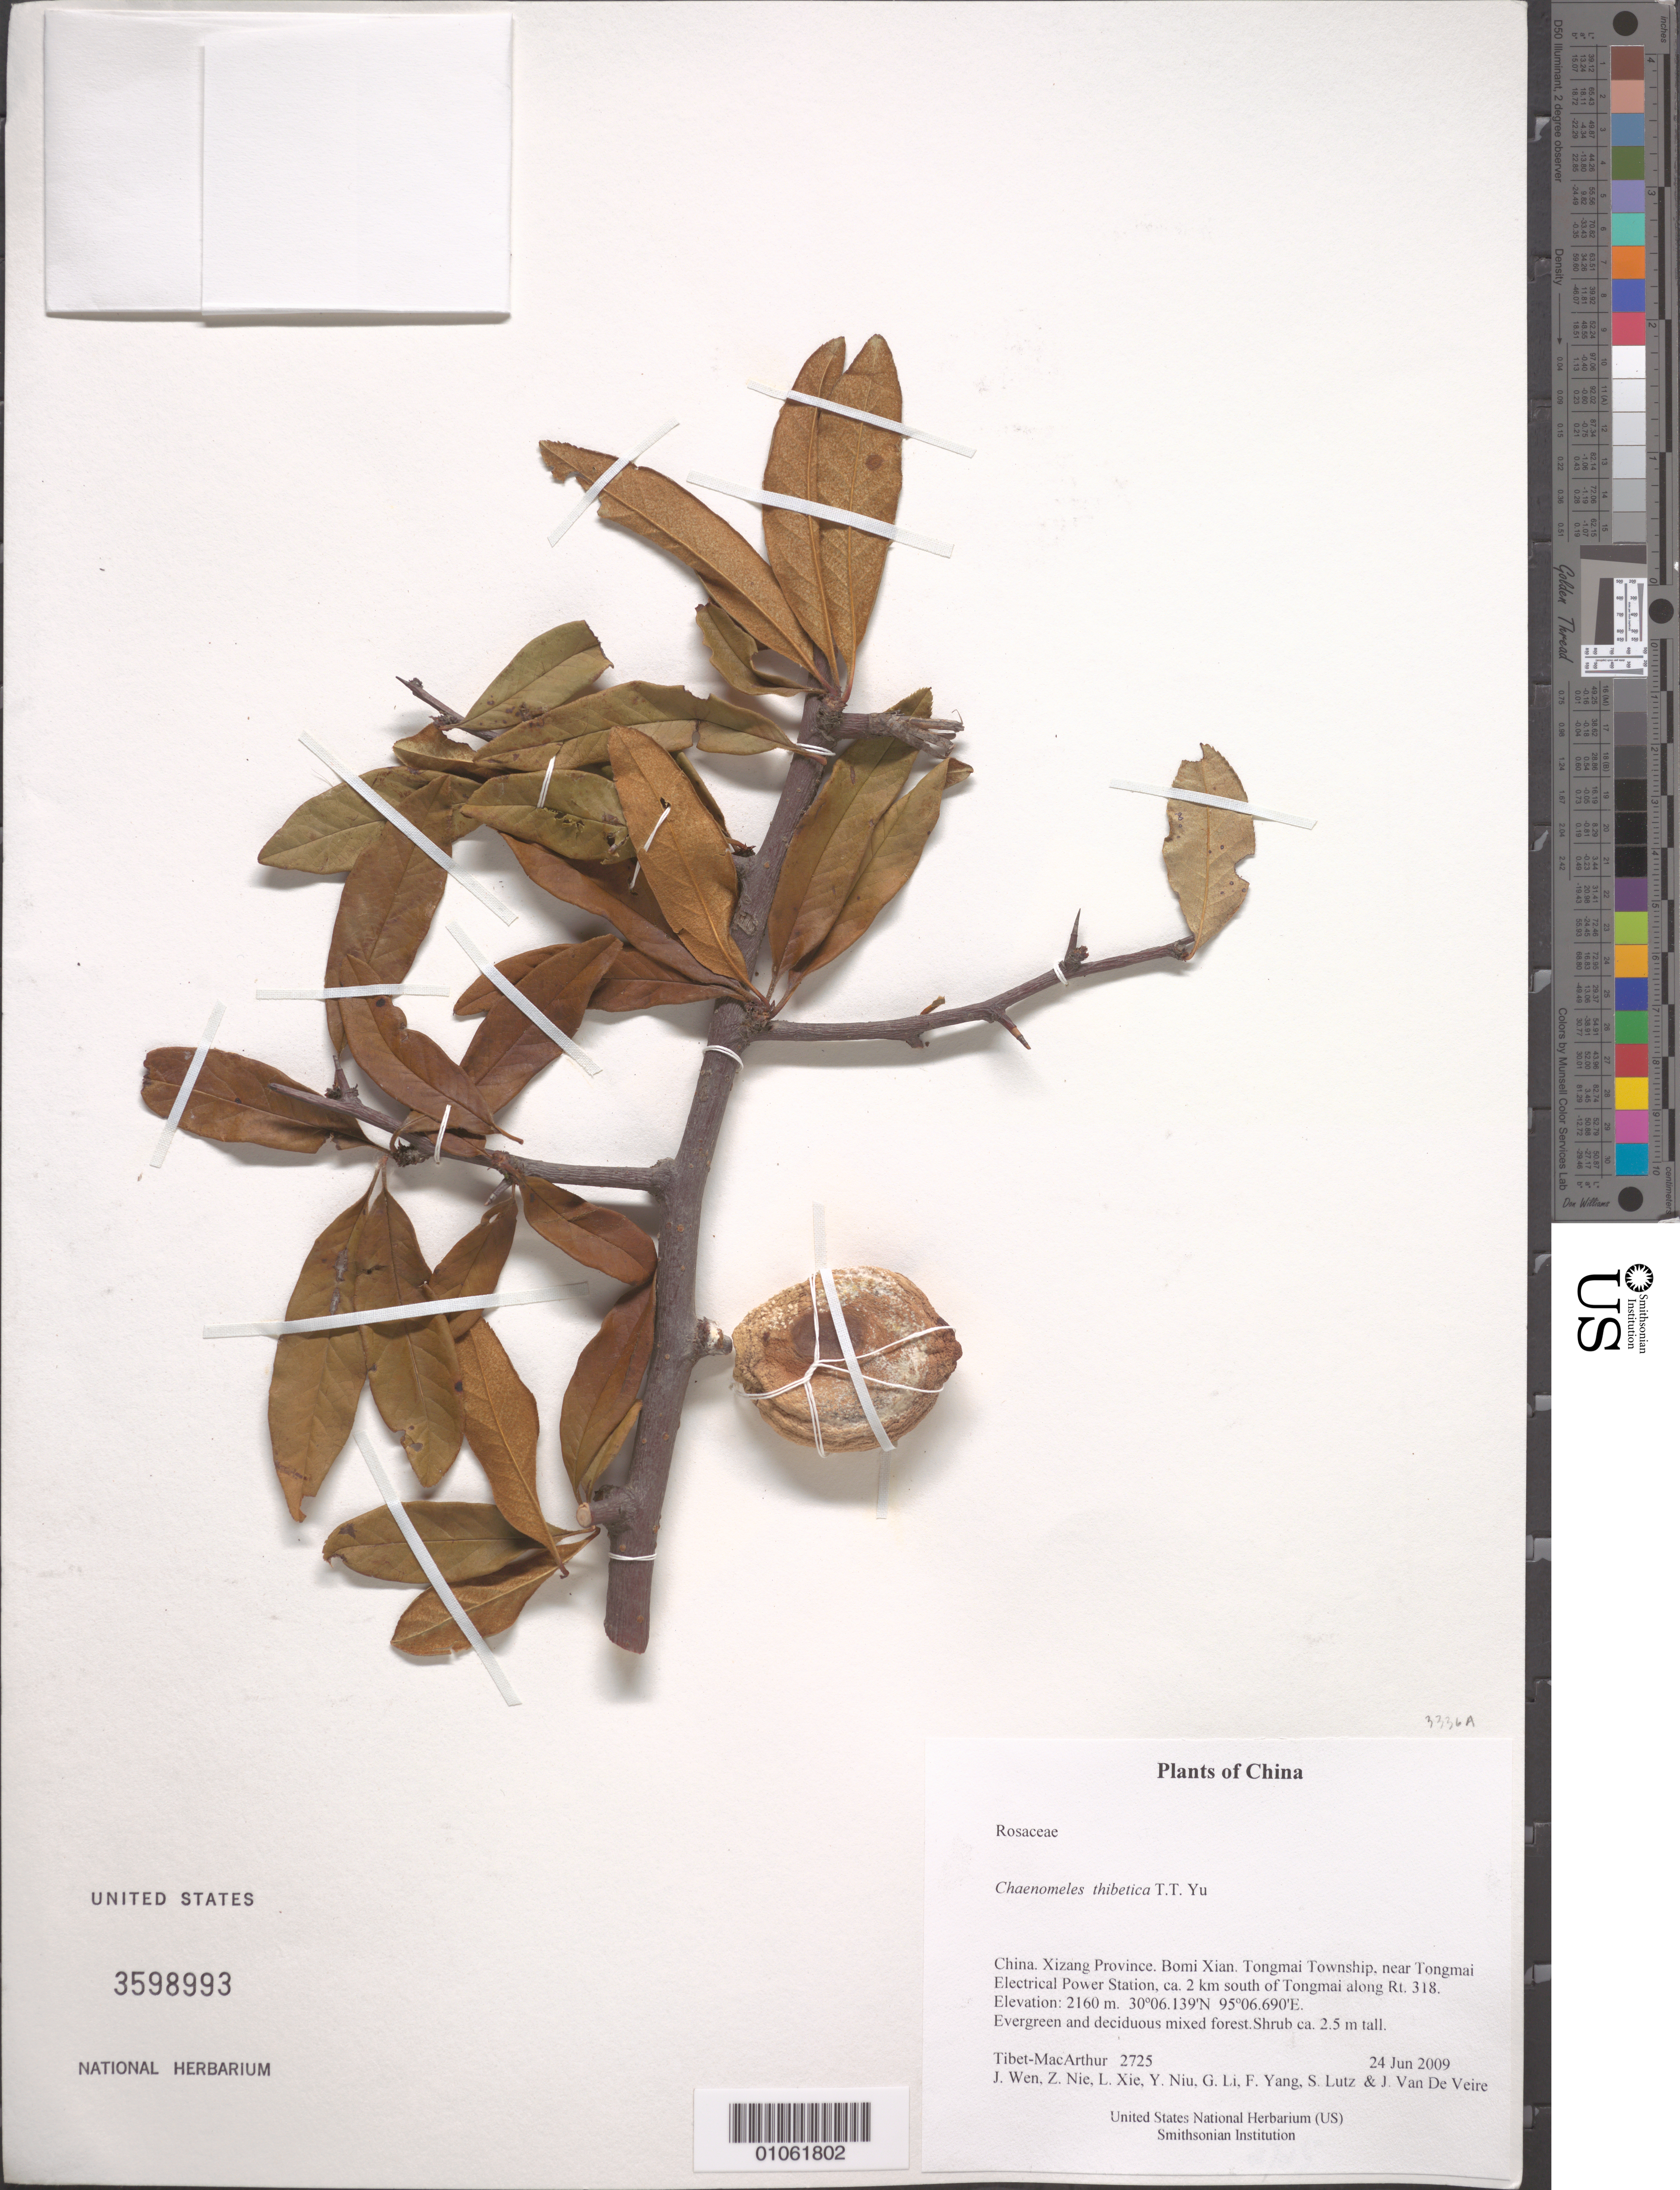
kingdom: Plantae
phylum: Tracheophyta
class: Magnoliopsida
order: Rosales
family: Rosaceae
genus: Chaenomeles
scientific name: Chaenomeles thibetica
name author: T.T. Yu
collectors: Tibet-MacArthur, J. Wen, Z. Nie, L. Xie, Y. Niu, G. Li, F. Yang, S. Lutz & J. Van De Veire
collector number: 2725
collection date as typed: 24 Jun 2009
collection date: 2009-06-24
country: China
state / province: Xizang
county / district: Bomi Xian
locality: Tongmai Township, near Tongmai Electrical Power Station, ca. 2 km south of Tongmai along Rt. 318.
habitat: Evergreen and deciduous mixed forest.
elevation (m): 2160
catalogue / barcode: US 3598993